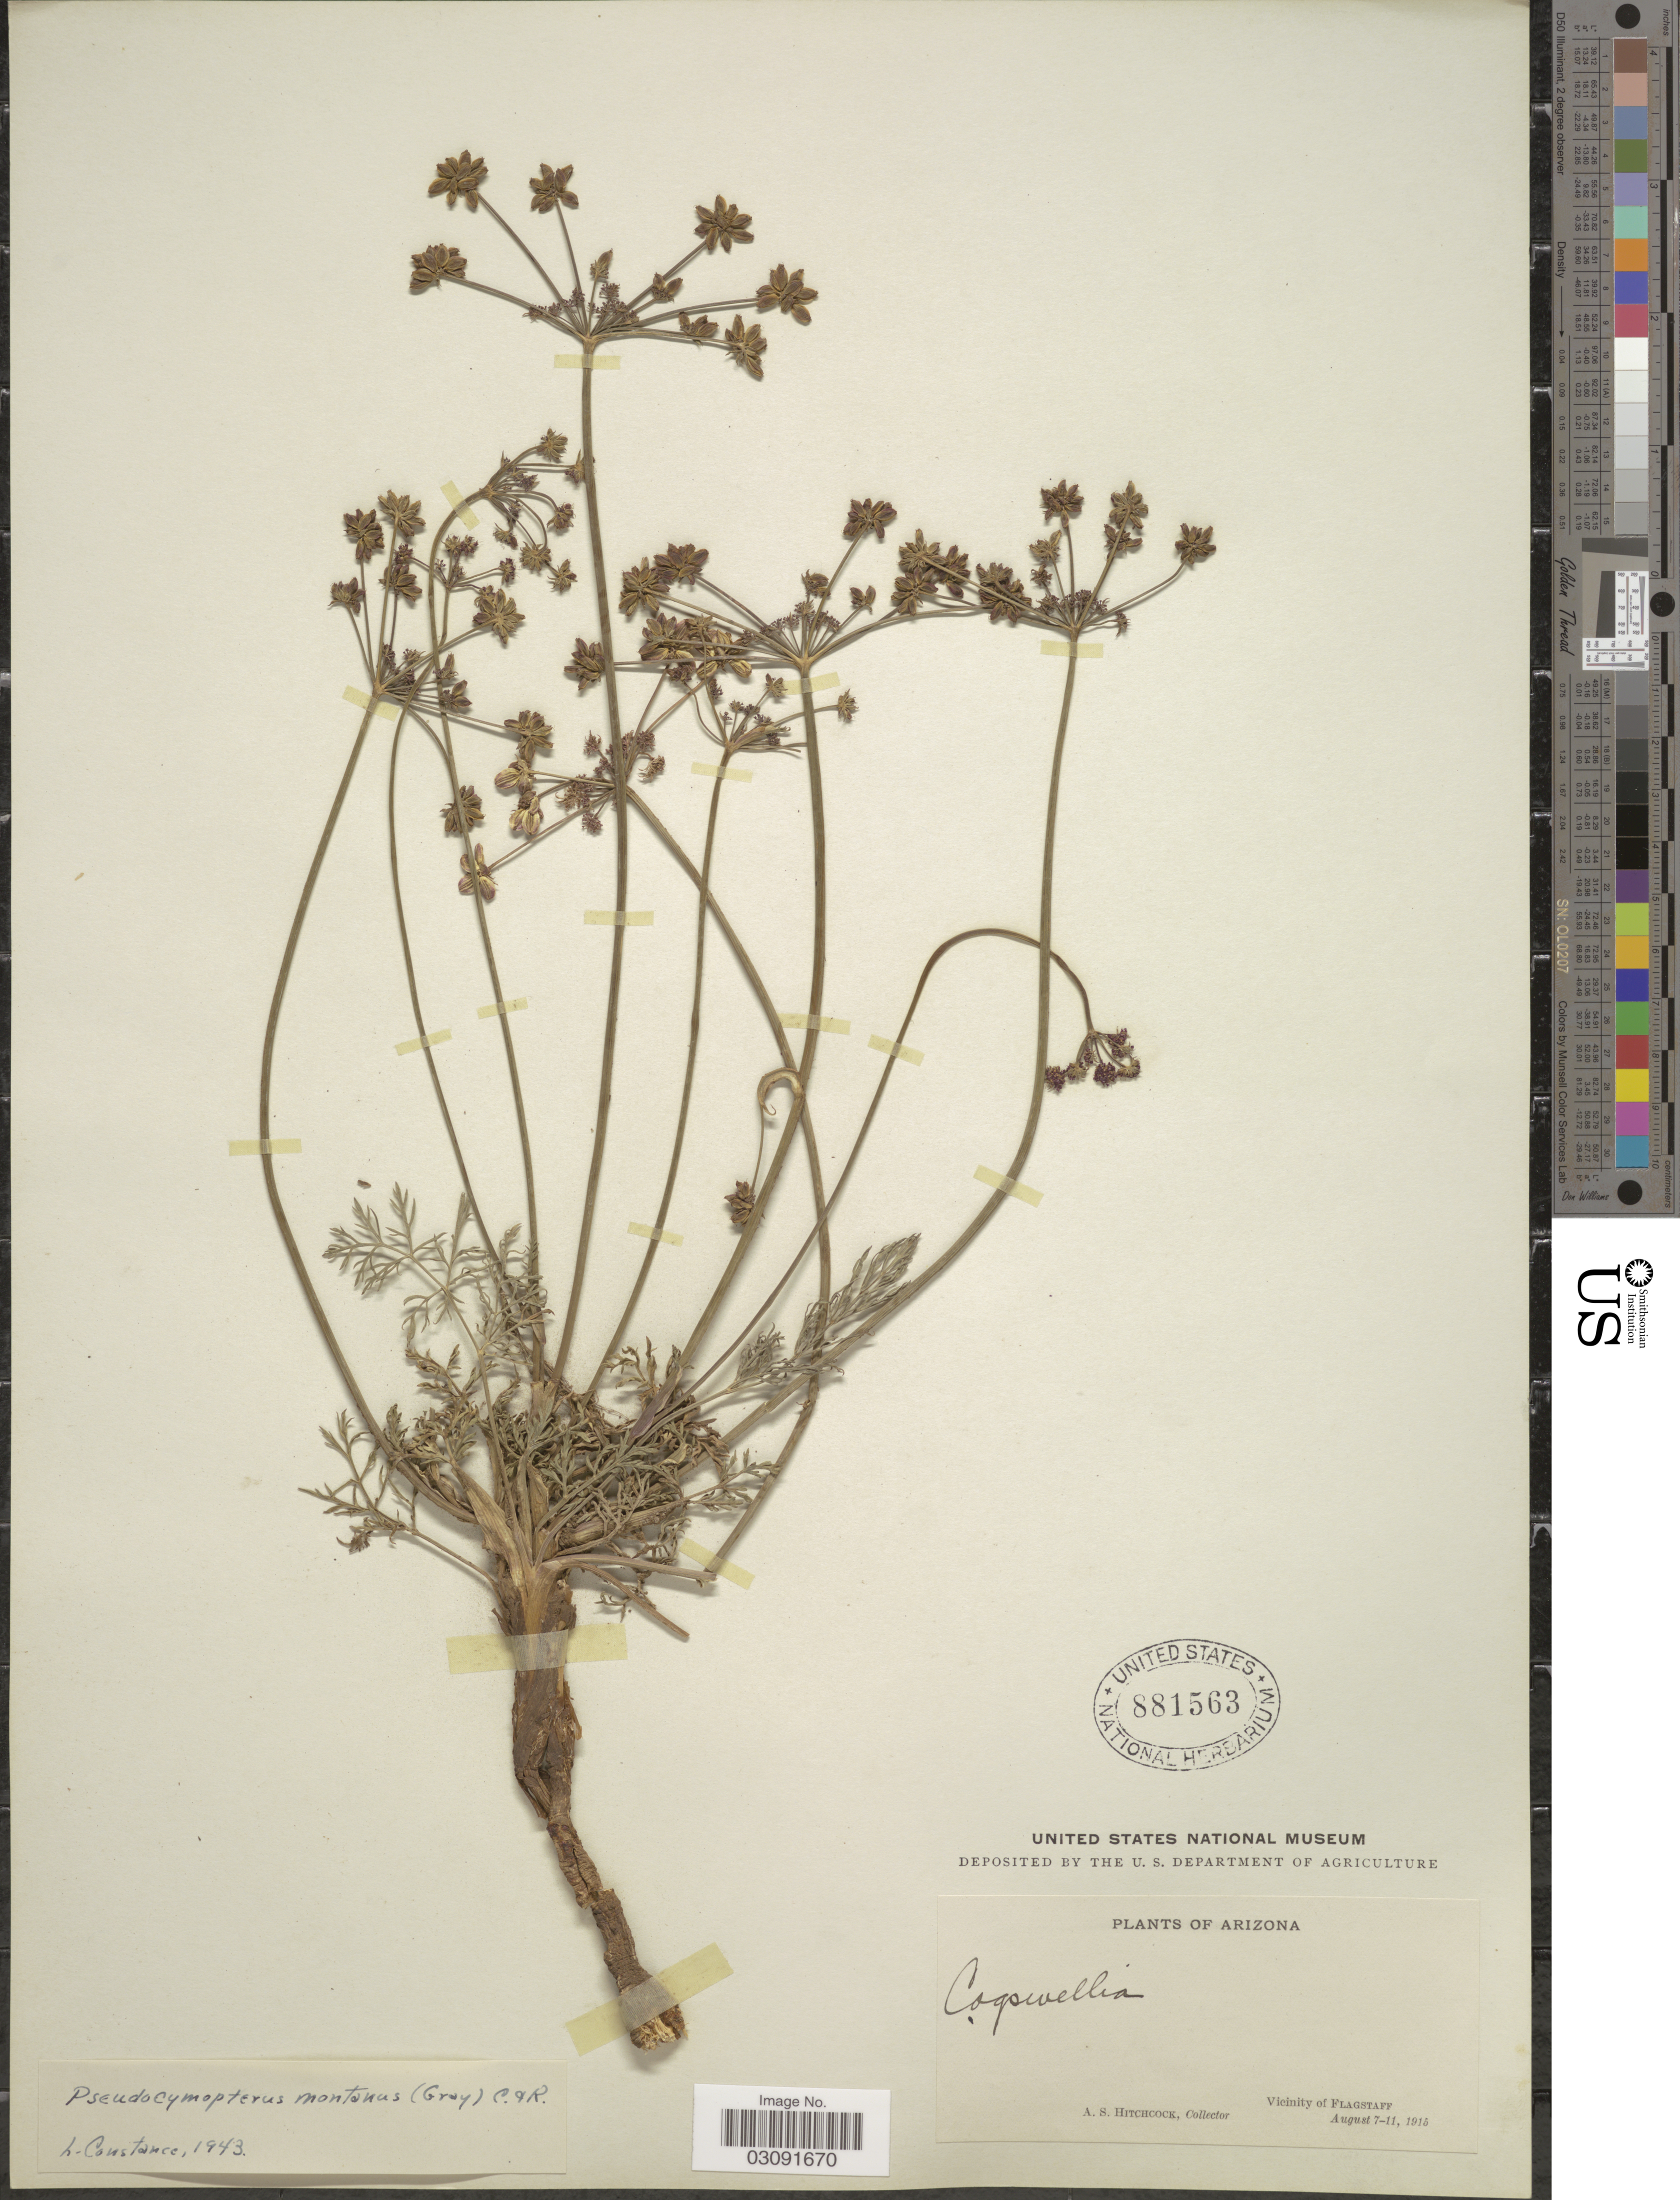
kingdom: Plantae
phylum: Tracheophyta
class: Magnoliopsida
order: Apiales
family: Apiaceae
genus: Pseudocymopterus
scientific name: Pseudocymopterus montanus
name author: (A. Gray) J.M. Coult. & Rose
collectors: A. S. Hitchcock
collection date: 1915-08-07/1915-08-11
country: United States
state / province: Arizona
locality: Vicinity of Flagstaff.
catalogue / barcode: US 881563